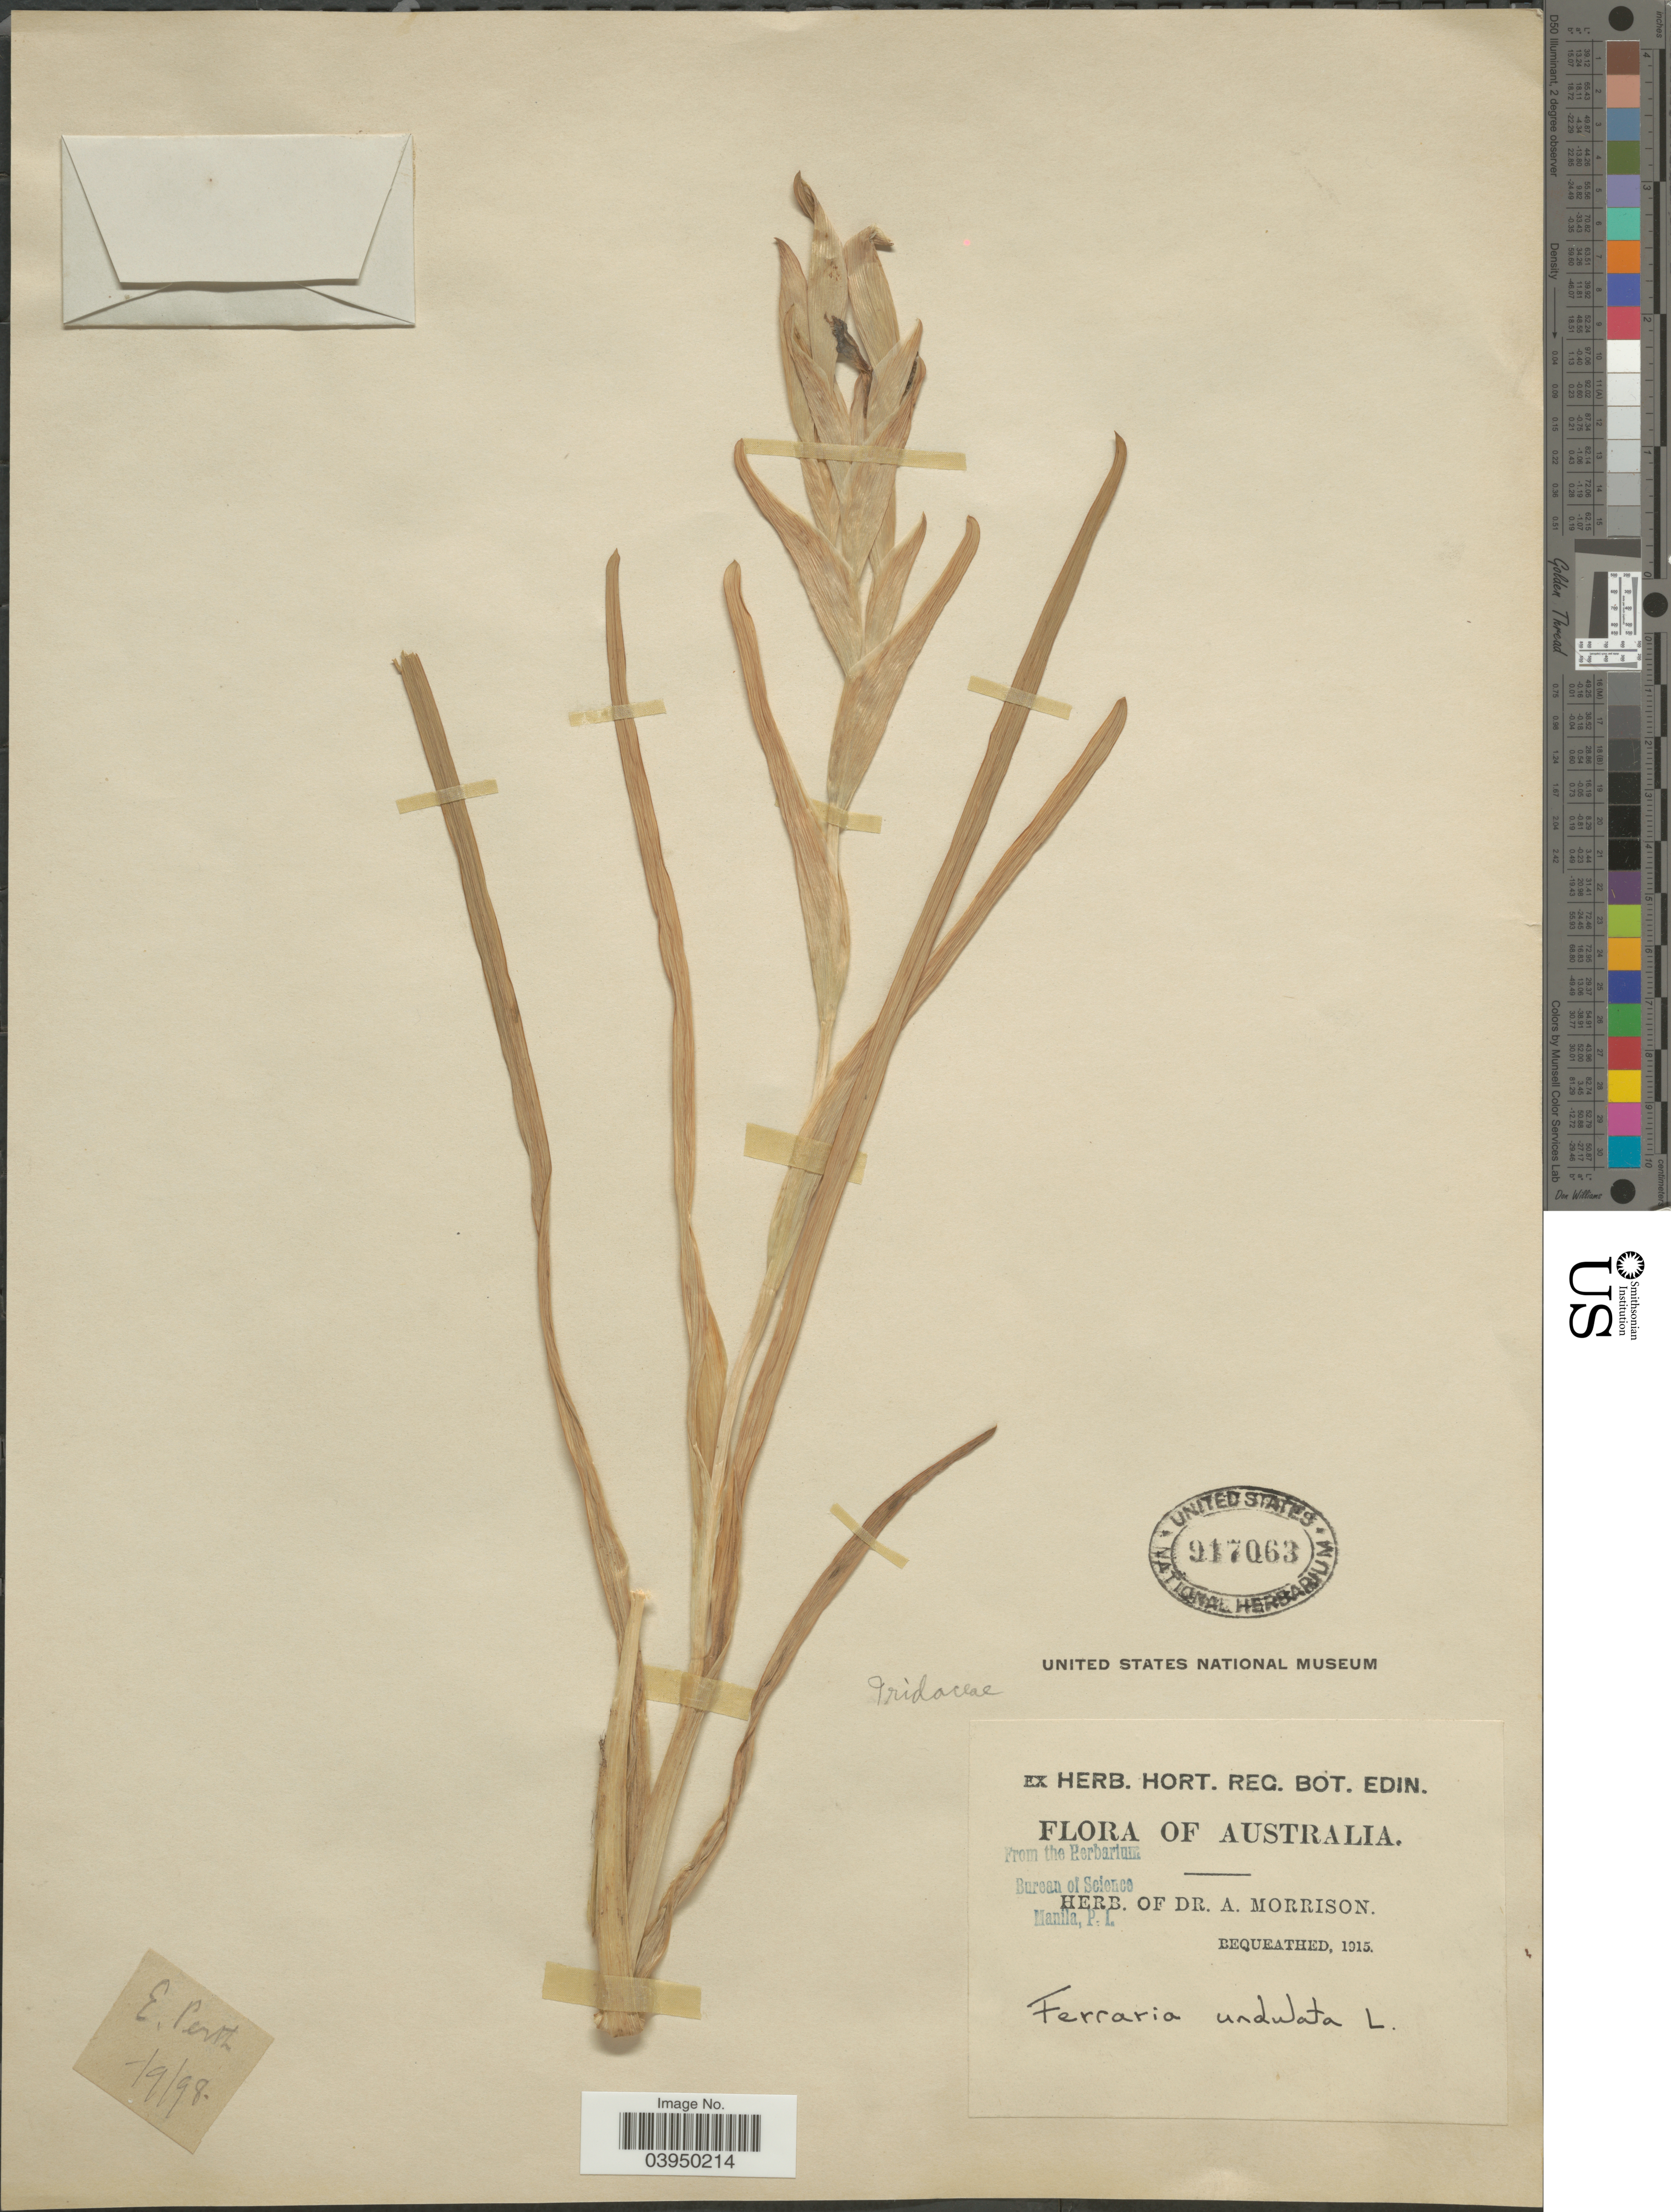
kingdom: Plantae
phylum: Tracheophyta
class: Liliopsida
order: Asparagales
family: Iridaceae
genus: Ferraria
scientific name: Ferraria undulata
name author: L.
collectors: ex herb. Dr. A. Morrison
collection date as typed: Transcribed d/m/y: /9/98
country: Australia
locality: E. Perth.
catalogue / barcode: US 917063